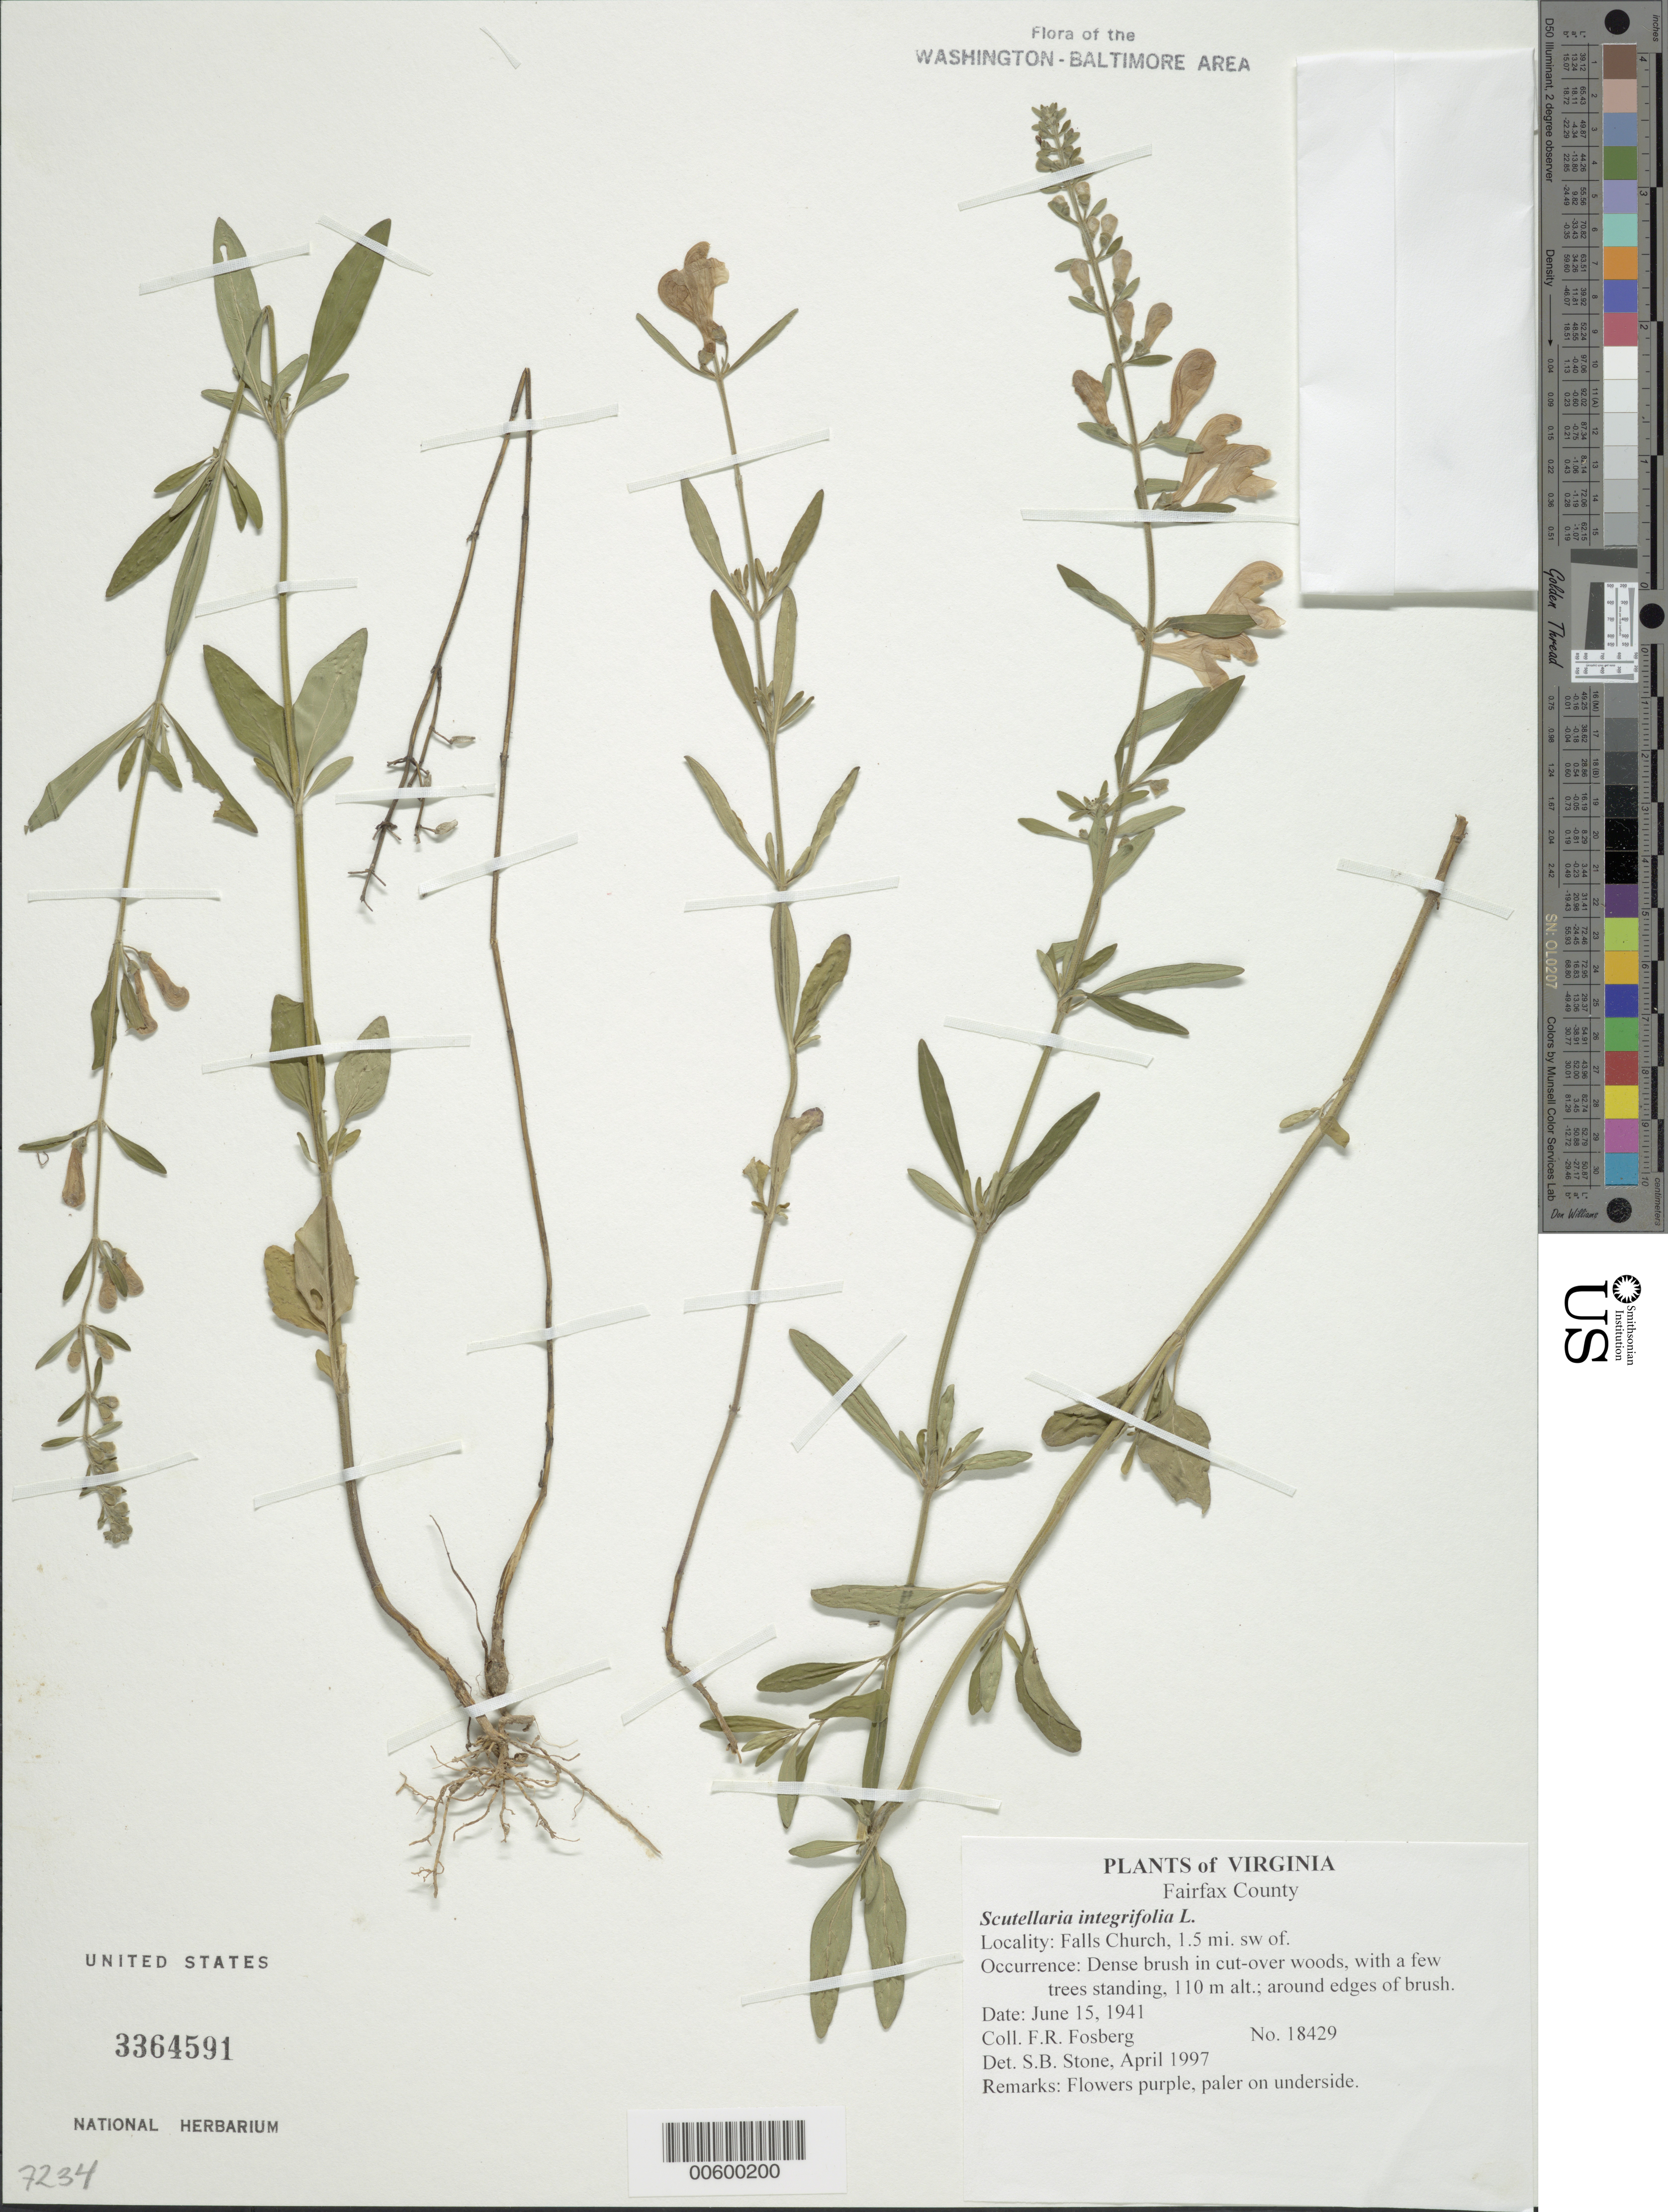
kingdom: Plantae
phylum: Tracheophyta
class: Magnoliopsida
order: Lamiales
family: Lamiaceae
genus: Scutellaria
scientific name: Scutellaria integrifolia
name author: L.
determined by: Stone, S. B.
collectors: F. R. Fosberg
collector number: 18429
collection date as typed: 15 Jun 1941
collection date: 1941-06-15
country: United States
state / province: Virginia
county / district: Fairfax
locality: Falls Church, 1.5 mi. SW of.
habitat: Dense brush in cut-over woods, with a few trees standing, 110 m alt.; around edges of brush.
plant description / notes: Common name: Narrow Leaf Skullcap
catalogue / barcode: US 3364591